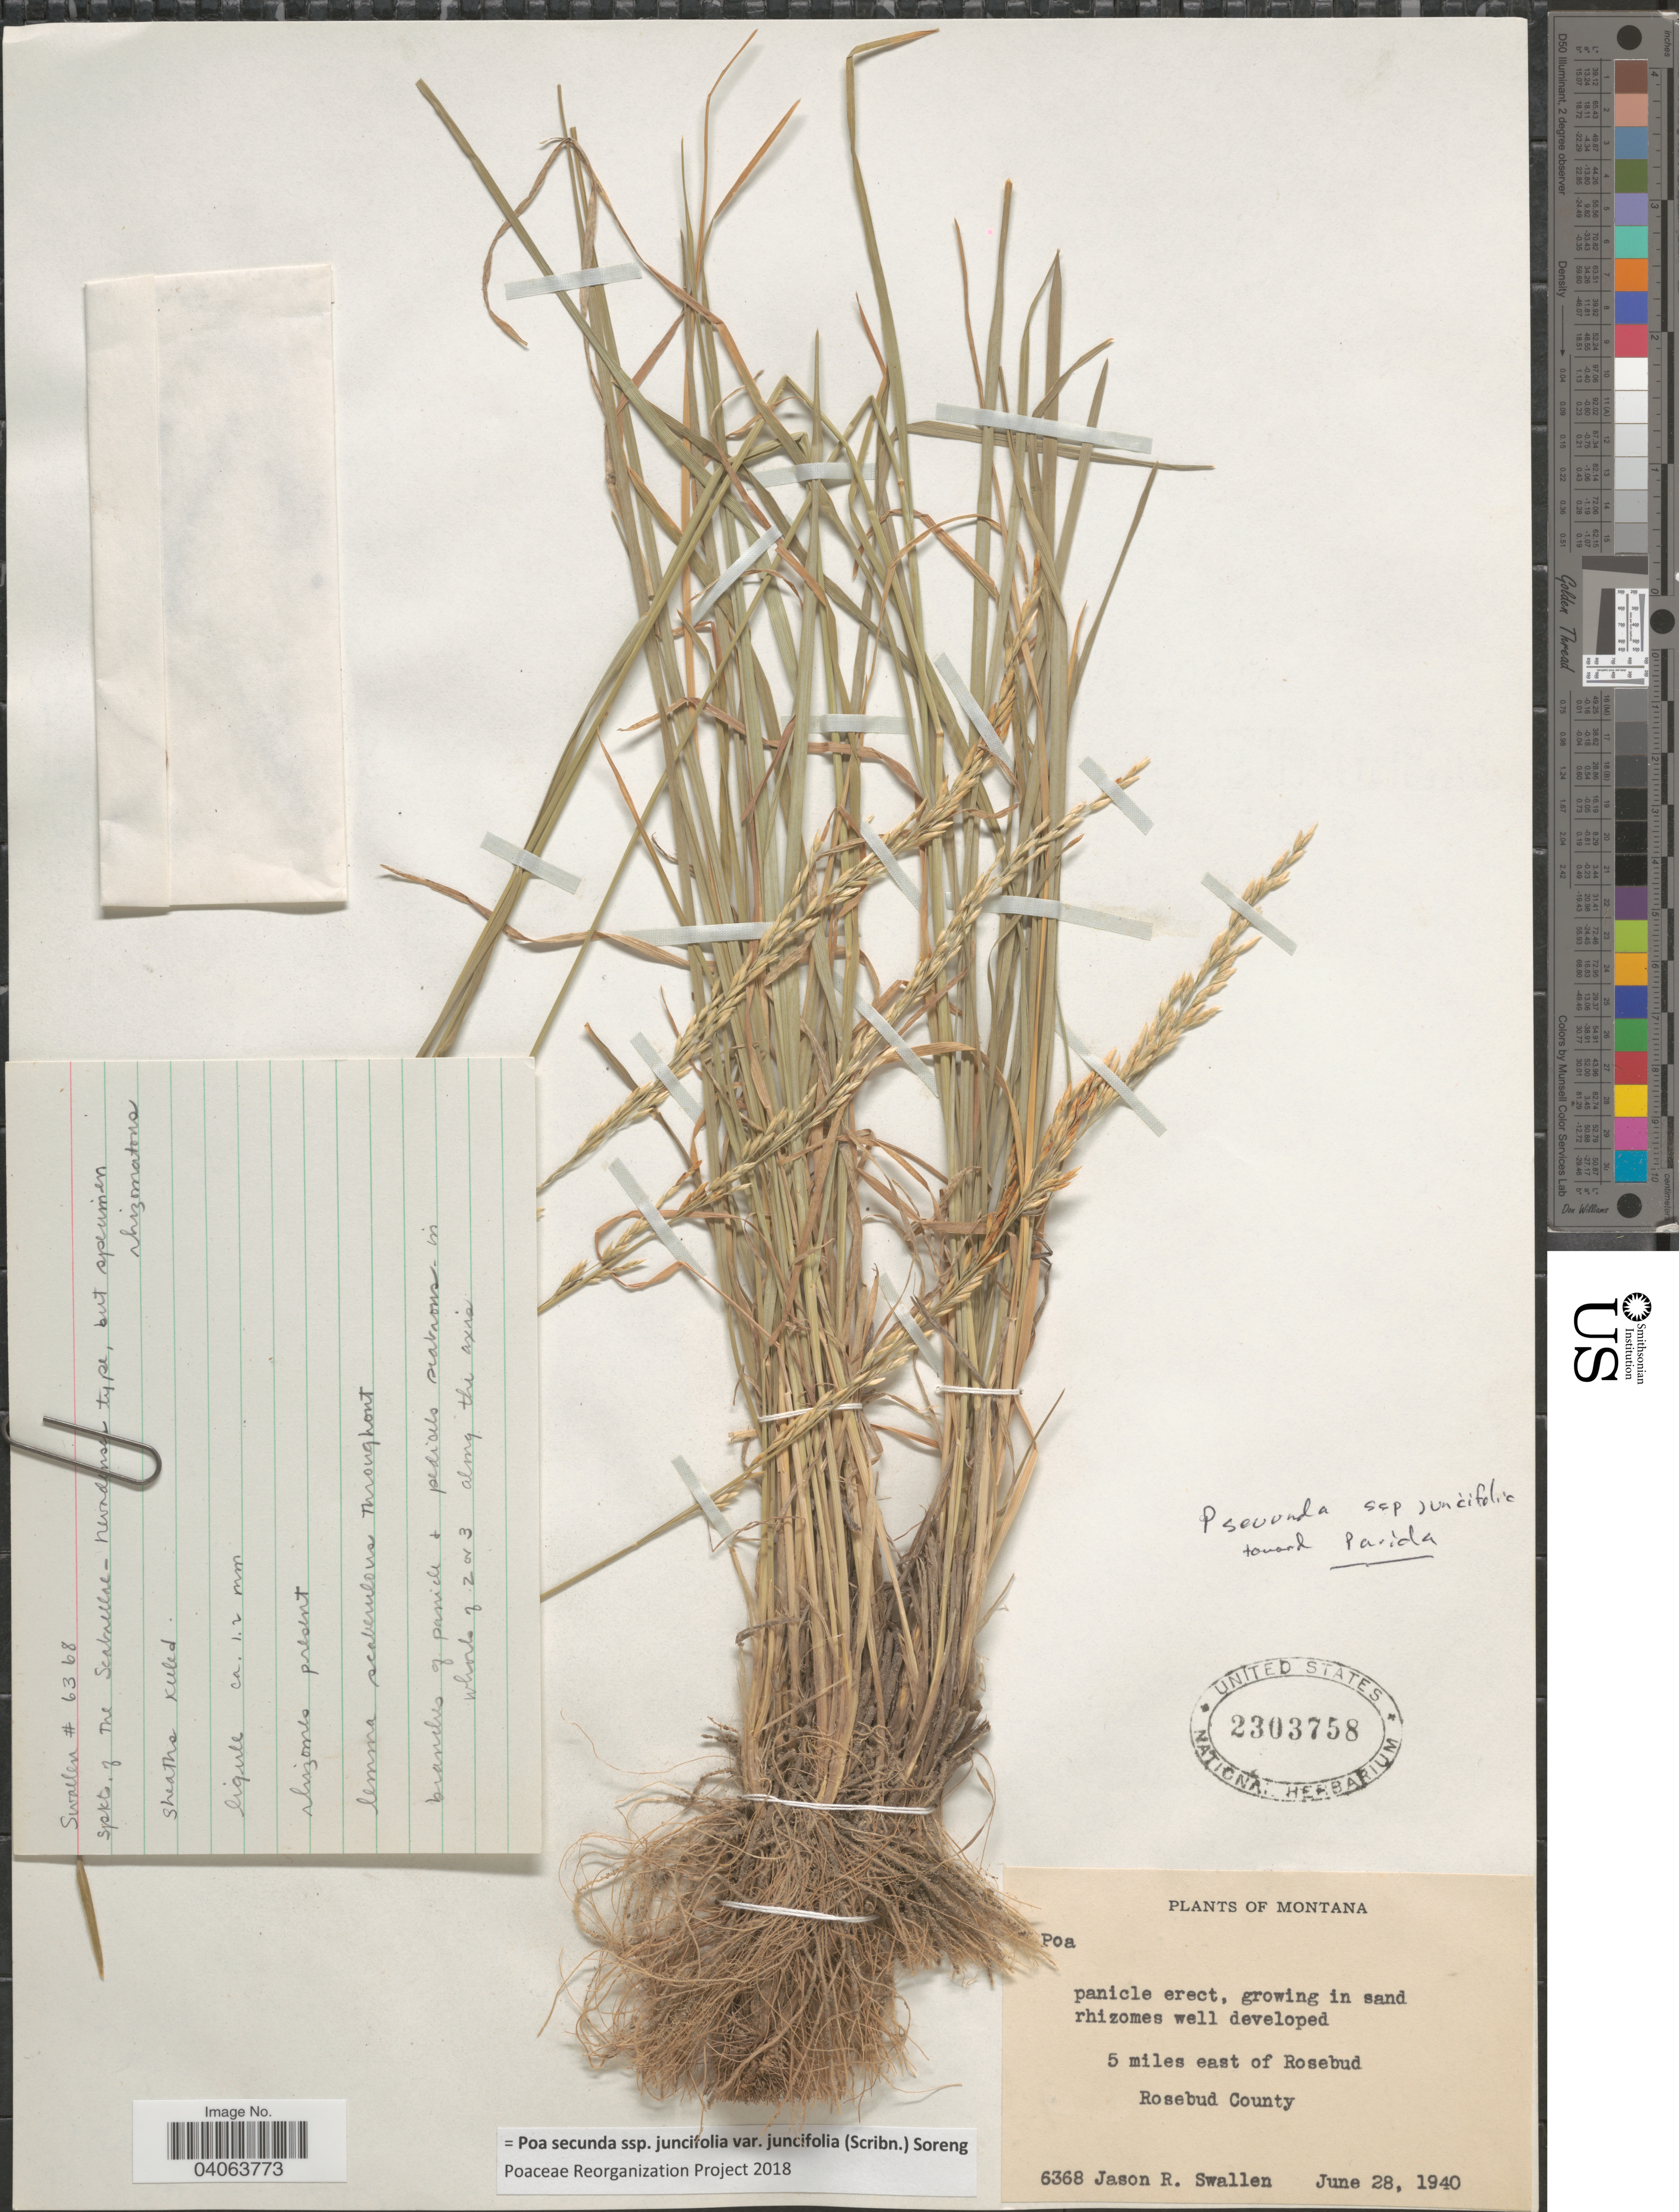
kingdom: Plantae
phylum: Tracheophyta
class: Liliopsida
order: Poales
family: Poaceae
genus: Poa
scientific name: Poa secunda subsp. juncifolia var. juncifolia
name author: (Scribn.) Soreng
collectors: J. R. Swallen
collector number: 6368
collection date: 1940-06-28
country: United States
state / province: Montana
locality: In sand rhizomes well developed 5 miles east of Rosebud. Rosebud County.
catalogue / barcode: US 2303758